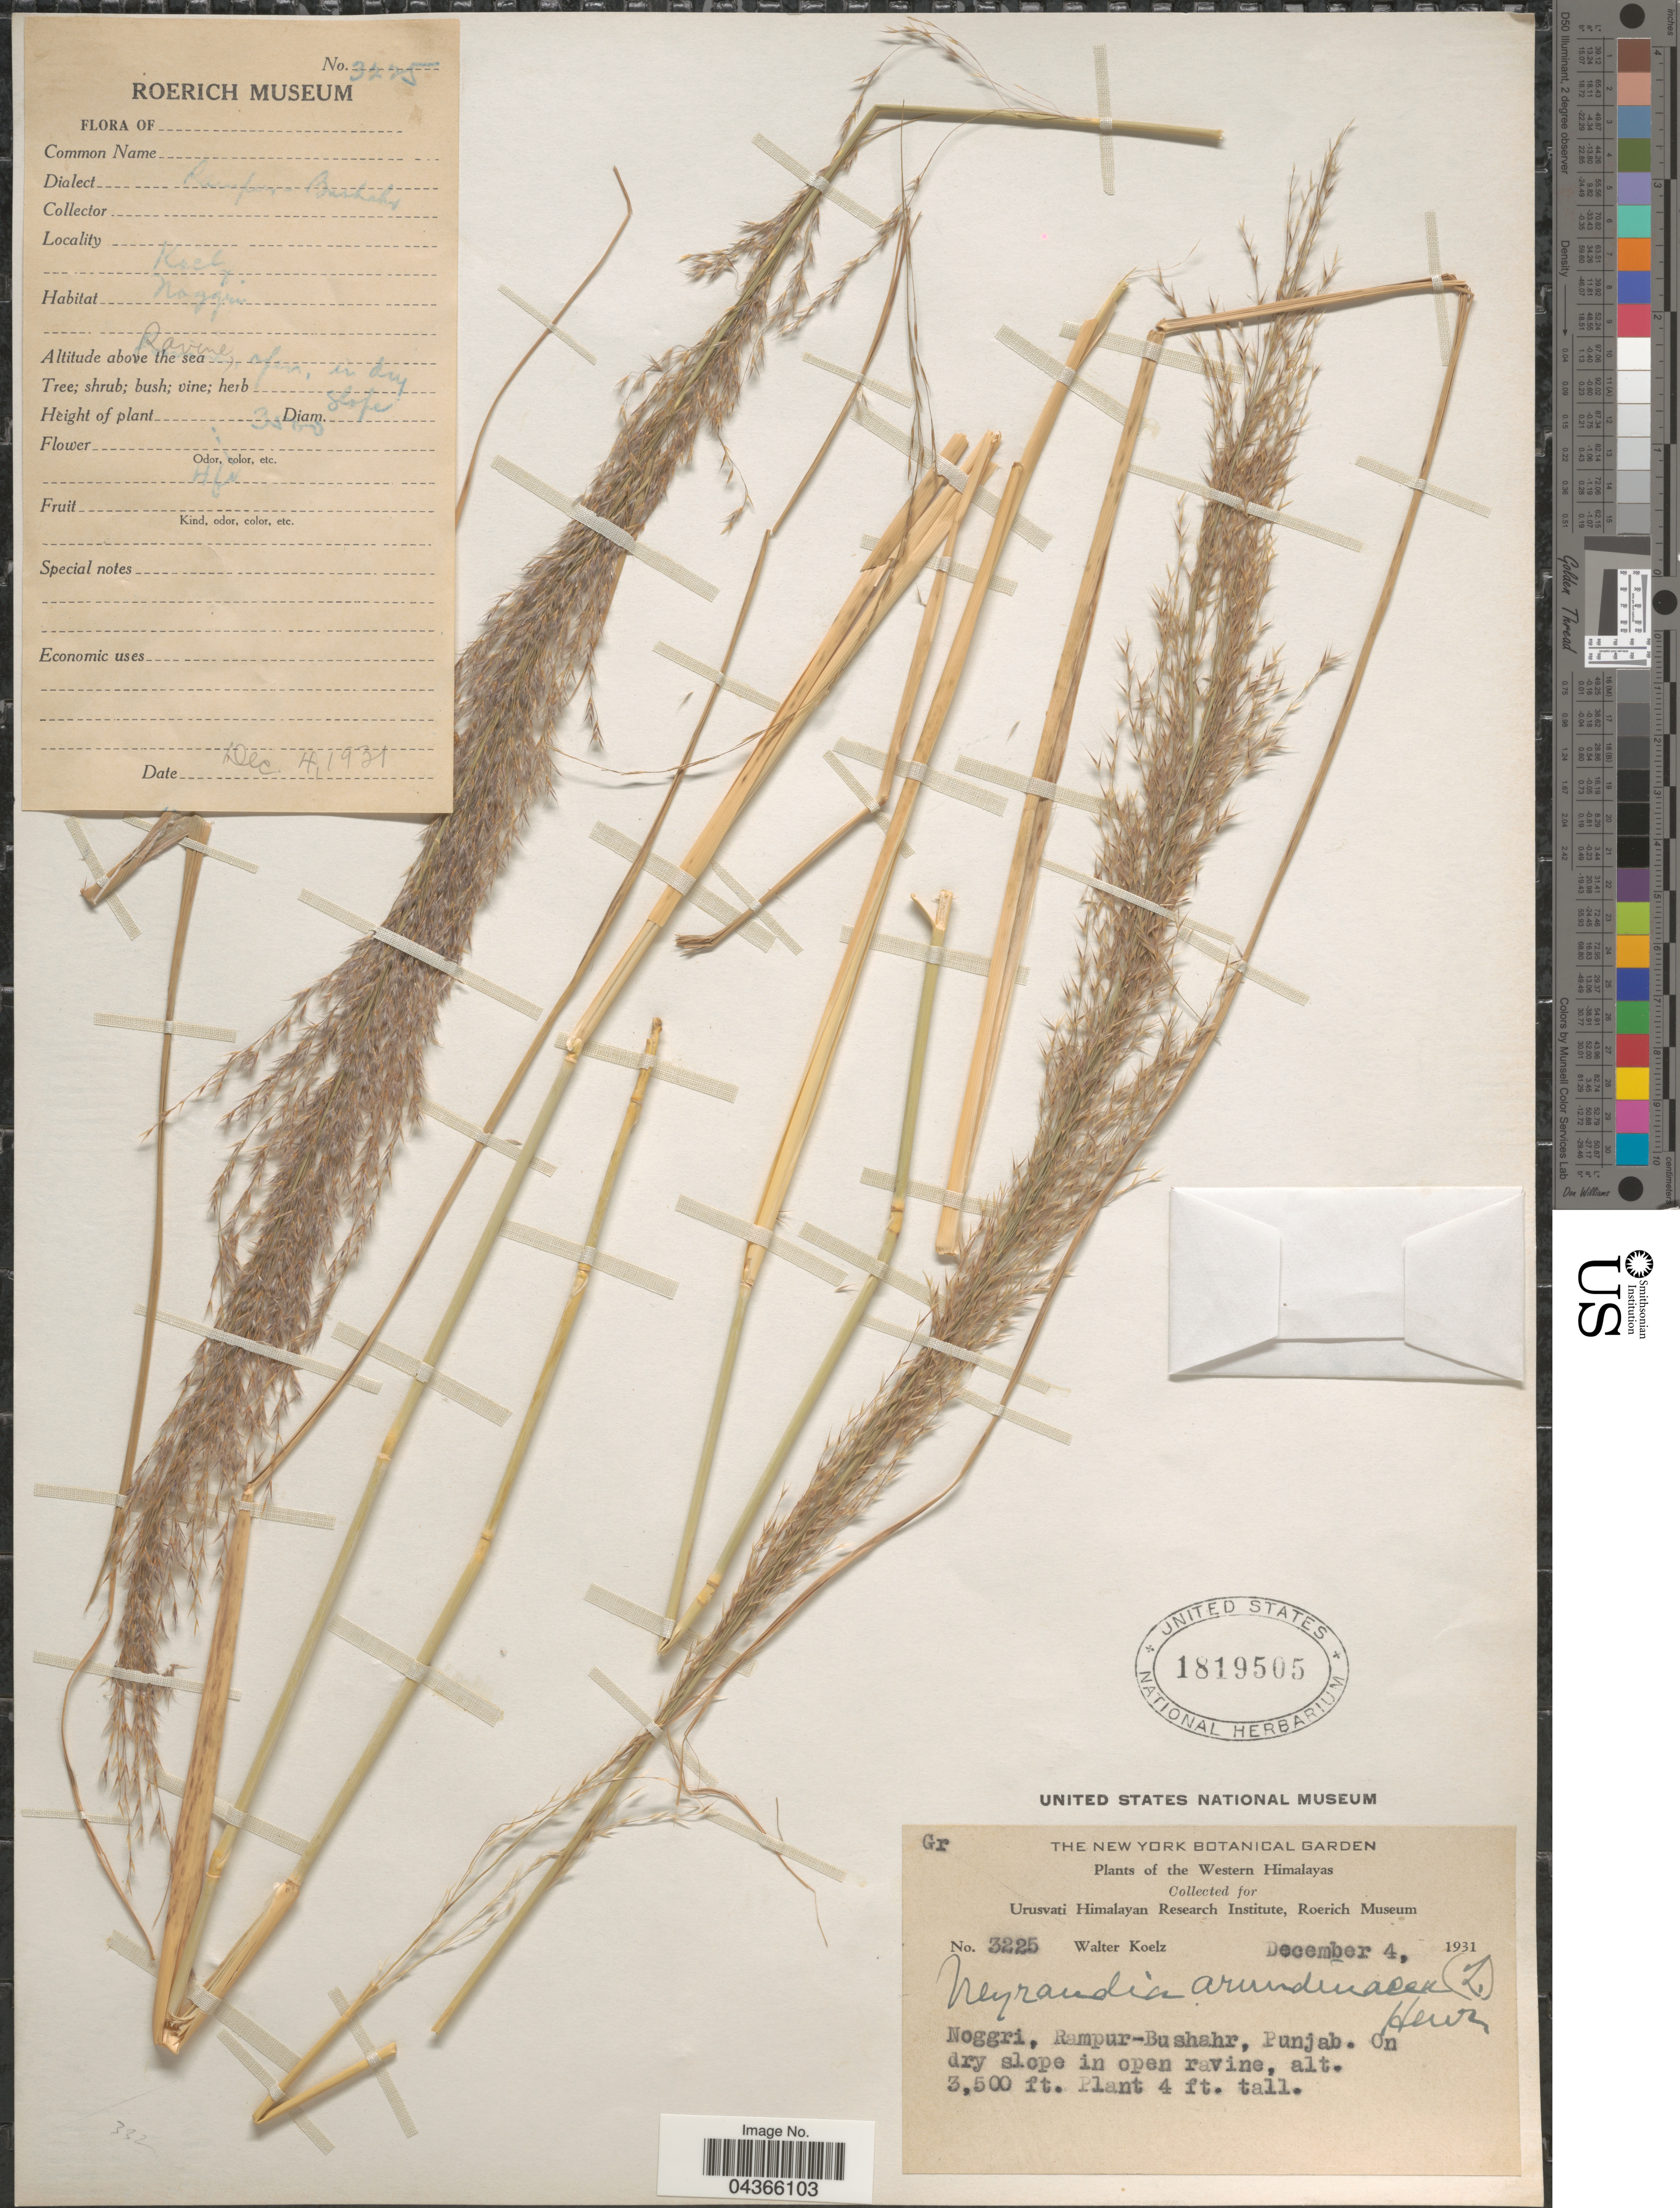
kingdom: Plantae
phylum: Tracheophyta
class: Liliopsida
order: Poales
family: Poaceae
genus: Neyraudia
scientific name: Neyraudia arundinacea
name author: (L.) Henr.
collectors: W. N. Koelz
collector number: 3225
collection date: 1931-12-04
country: India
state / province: Himachal Pradesh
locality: The Western Himalayas. Noggri, Rampur-Bushahr. On dry slope in open ravine.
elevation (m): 1067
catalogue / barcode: US 1819505